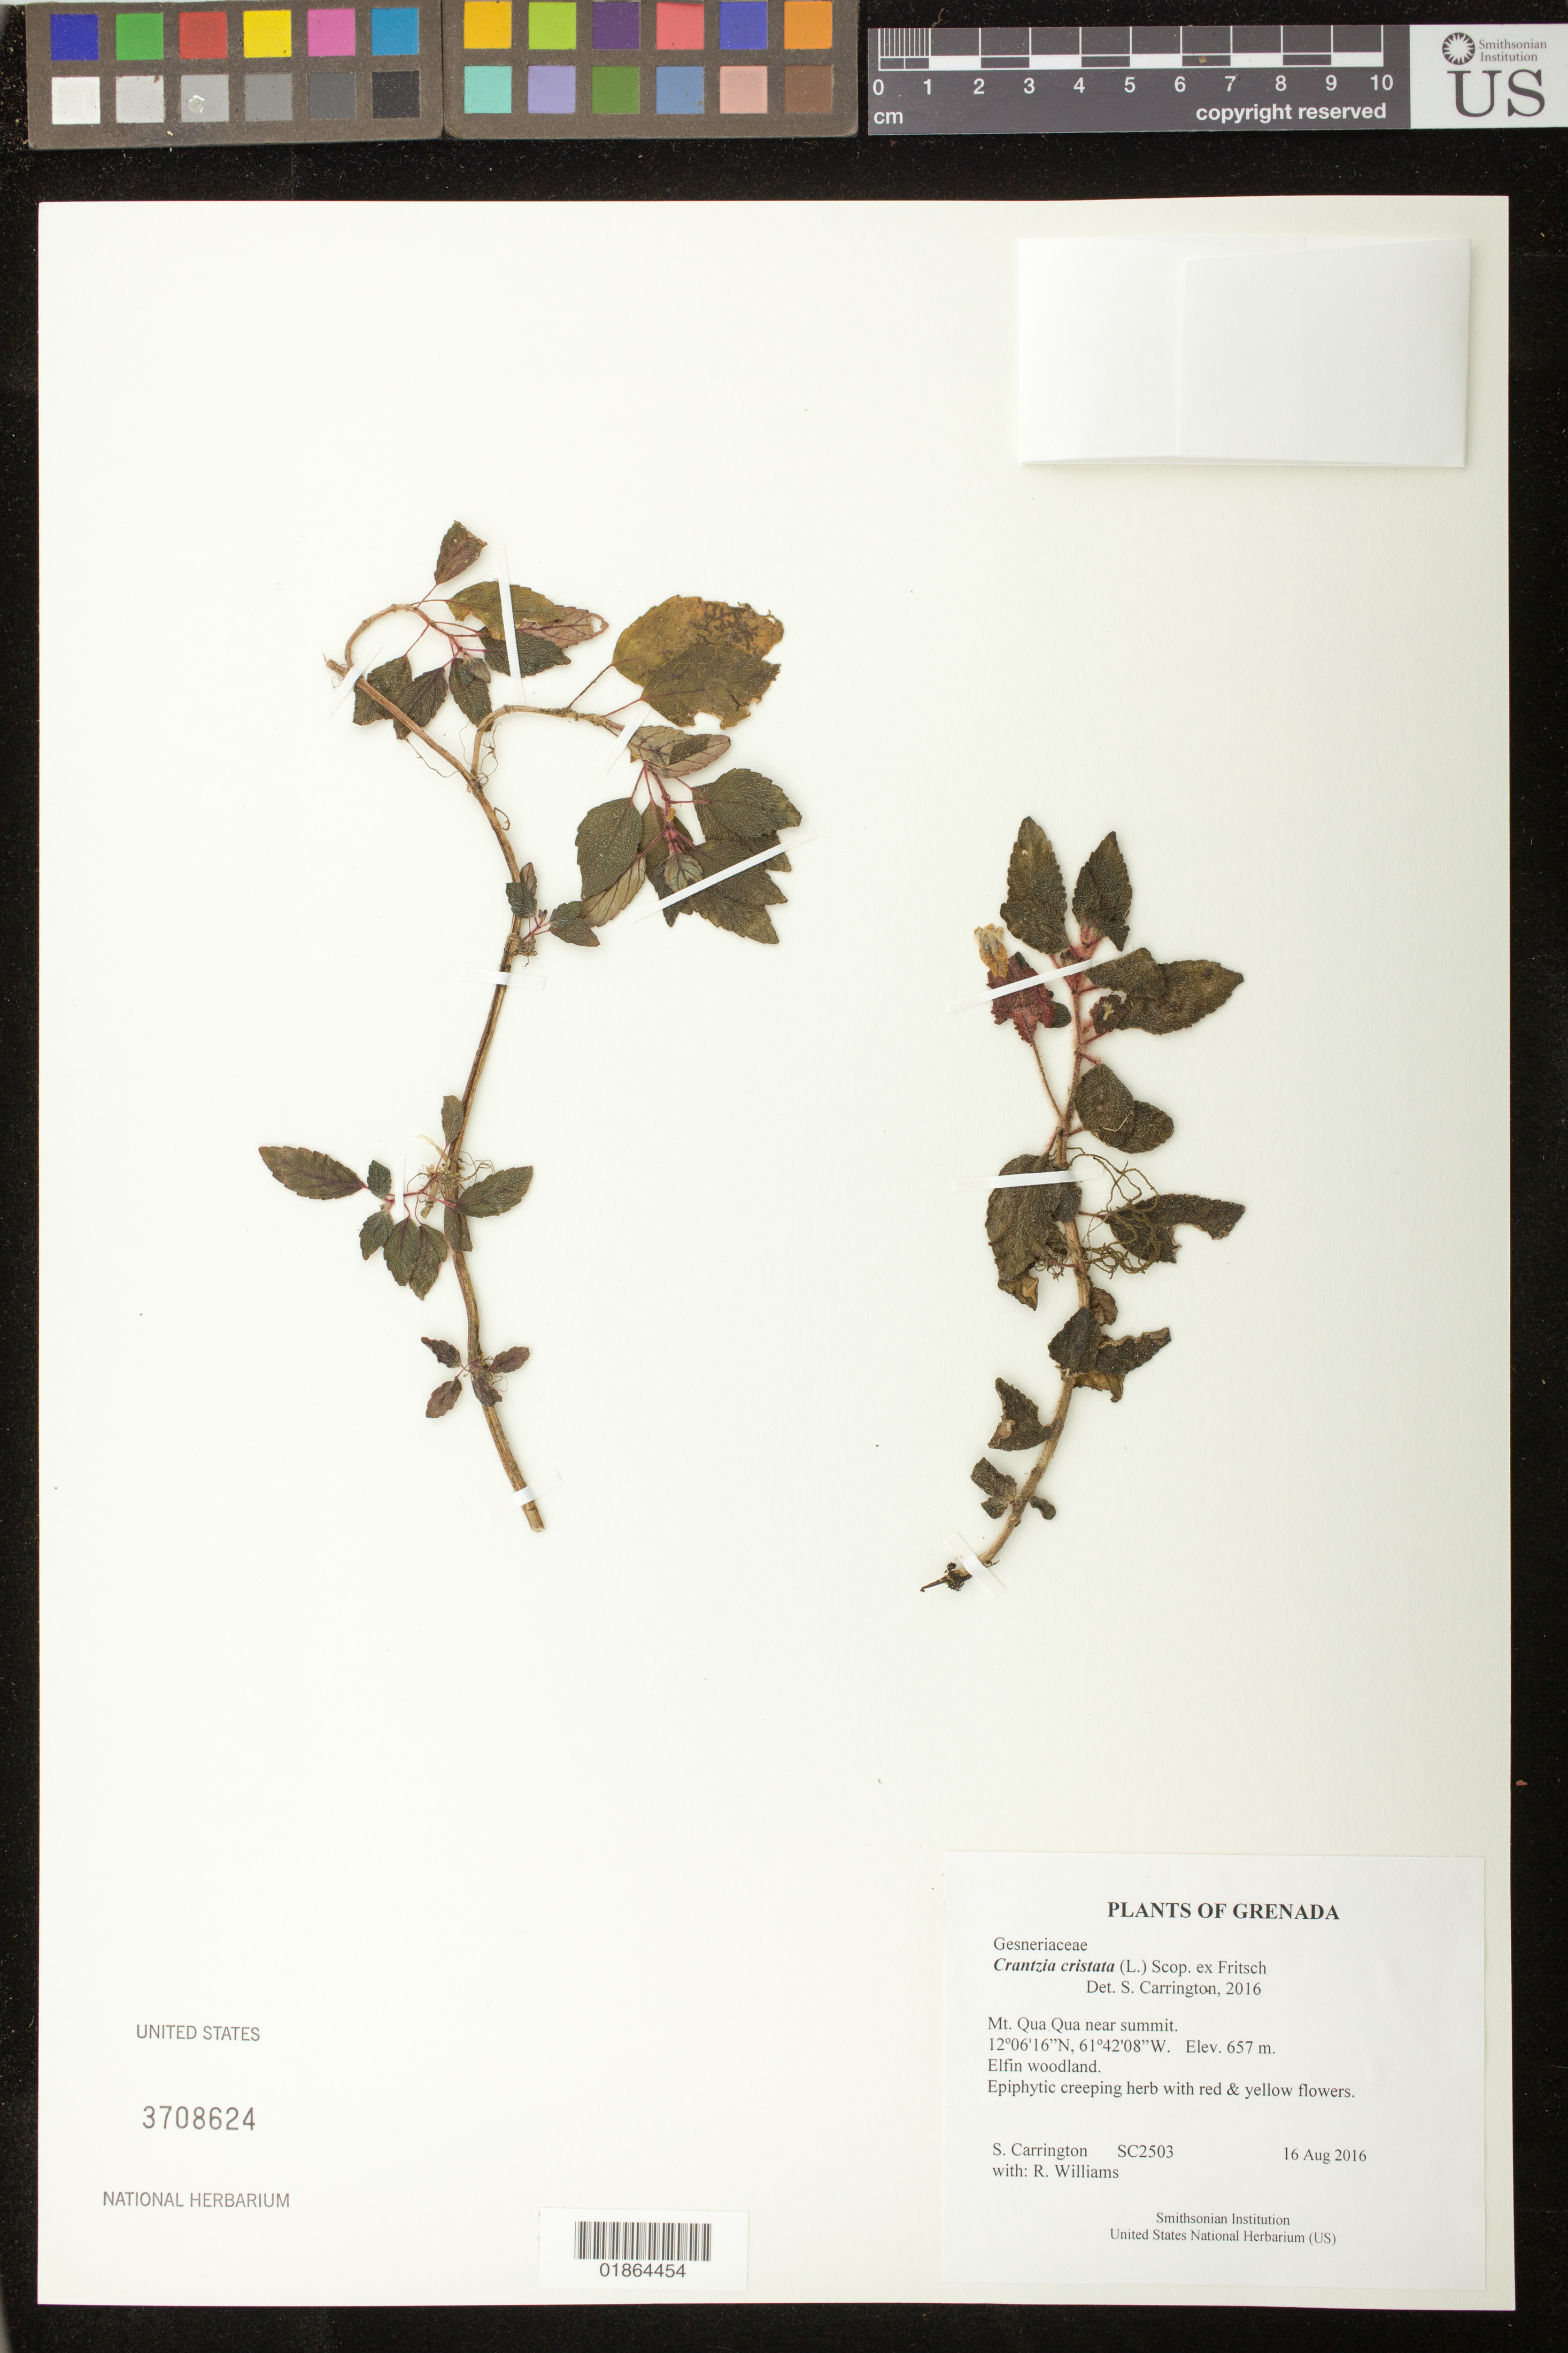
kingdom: Plantae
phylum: Tracheophyta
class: Magnoliopsida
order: Lamiales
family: Gesneriaceae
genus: Crantzia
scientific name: Crantzia cristata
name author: (L.) Scop. ex Fritsch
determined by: Carrington, C. M. S.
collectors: C. M. S. Carrington & R. Williams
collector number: SC2503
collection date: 2016-08-16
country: Grenada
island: Grenada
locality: Mt Qua Qua near summit.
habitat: Elfin woodland.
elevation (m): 657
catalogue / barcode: US 3708624